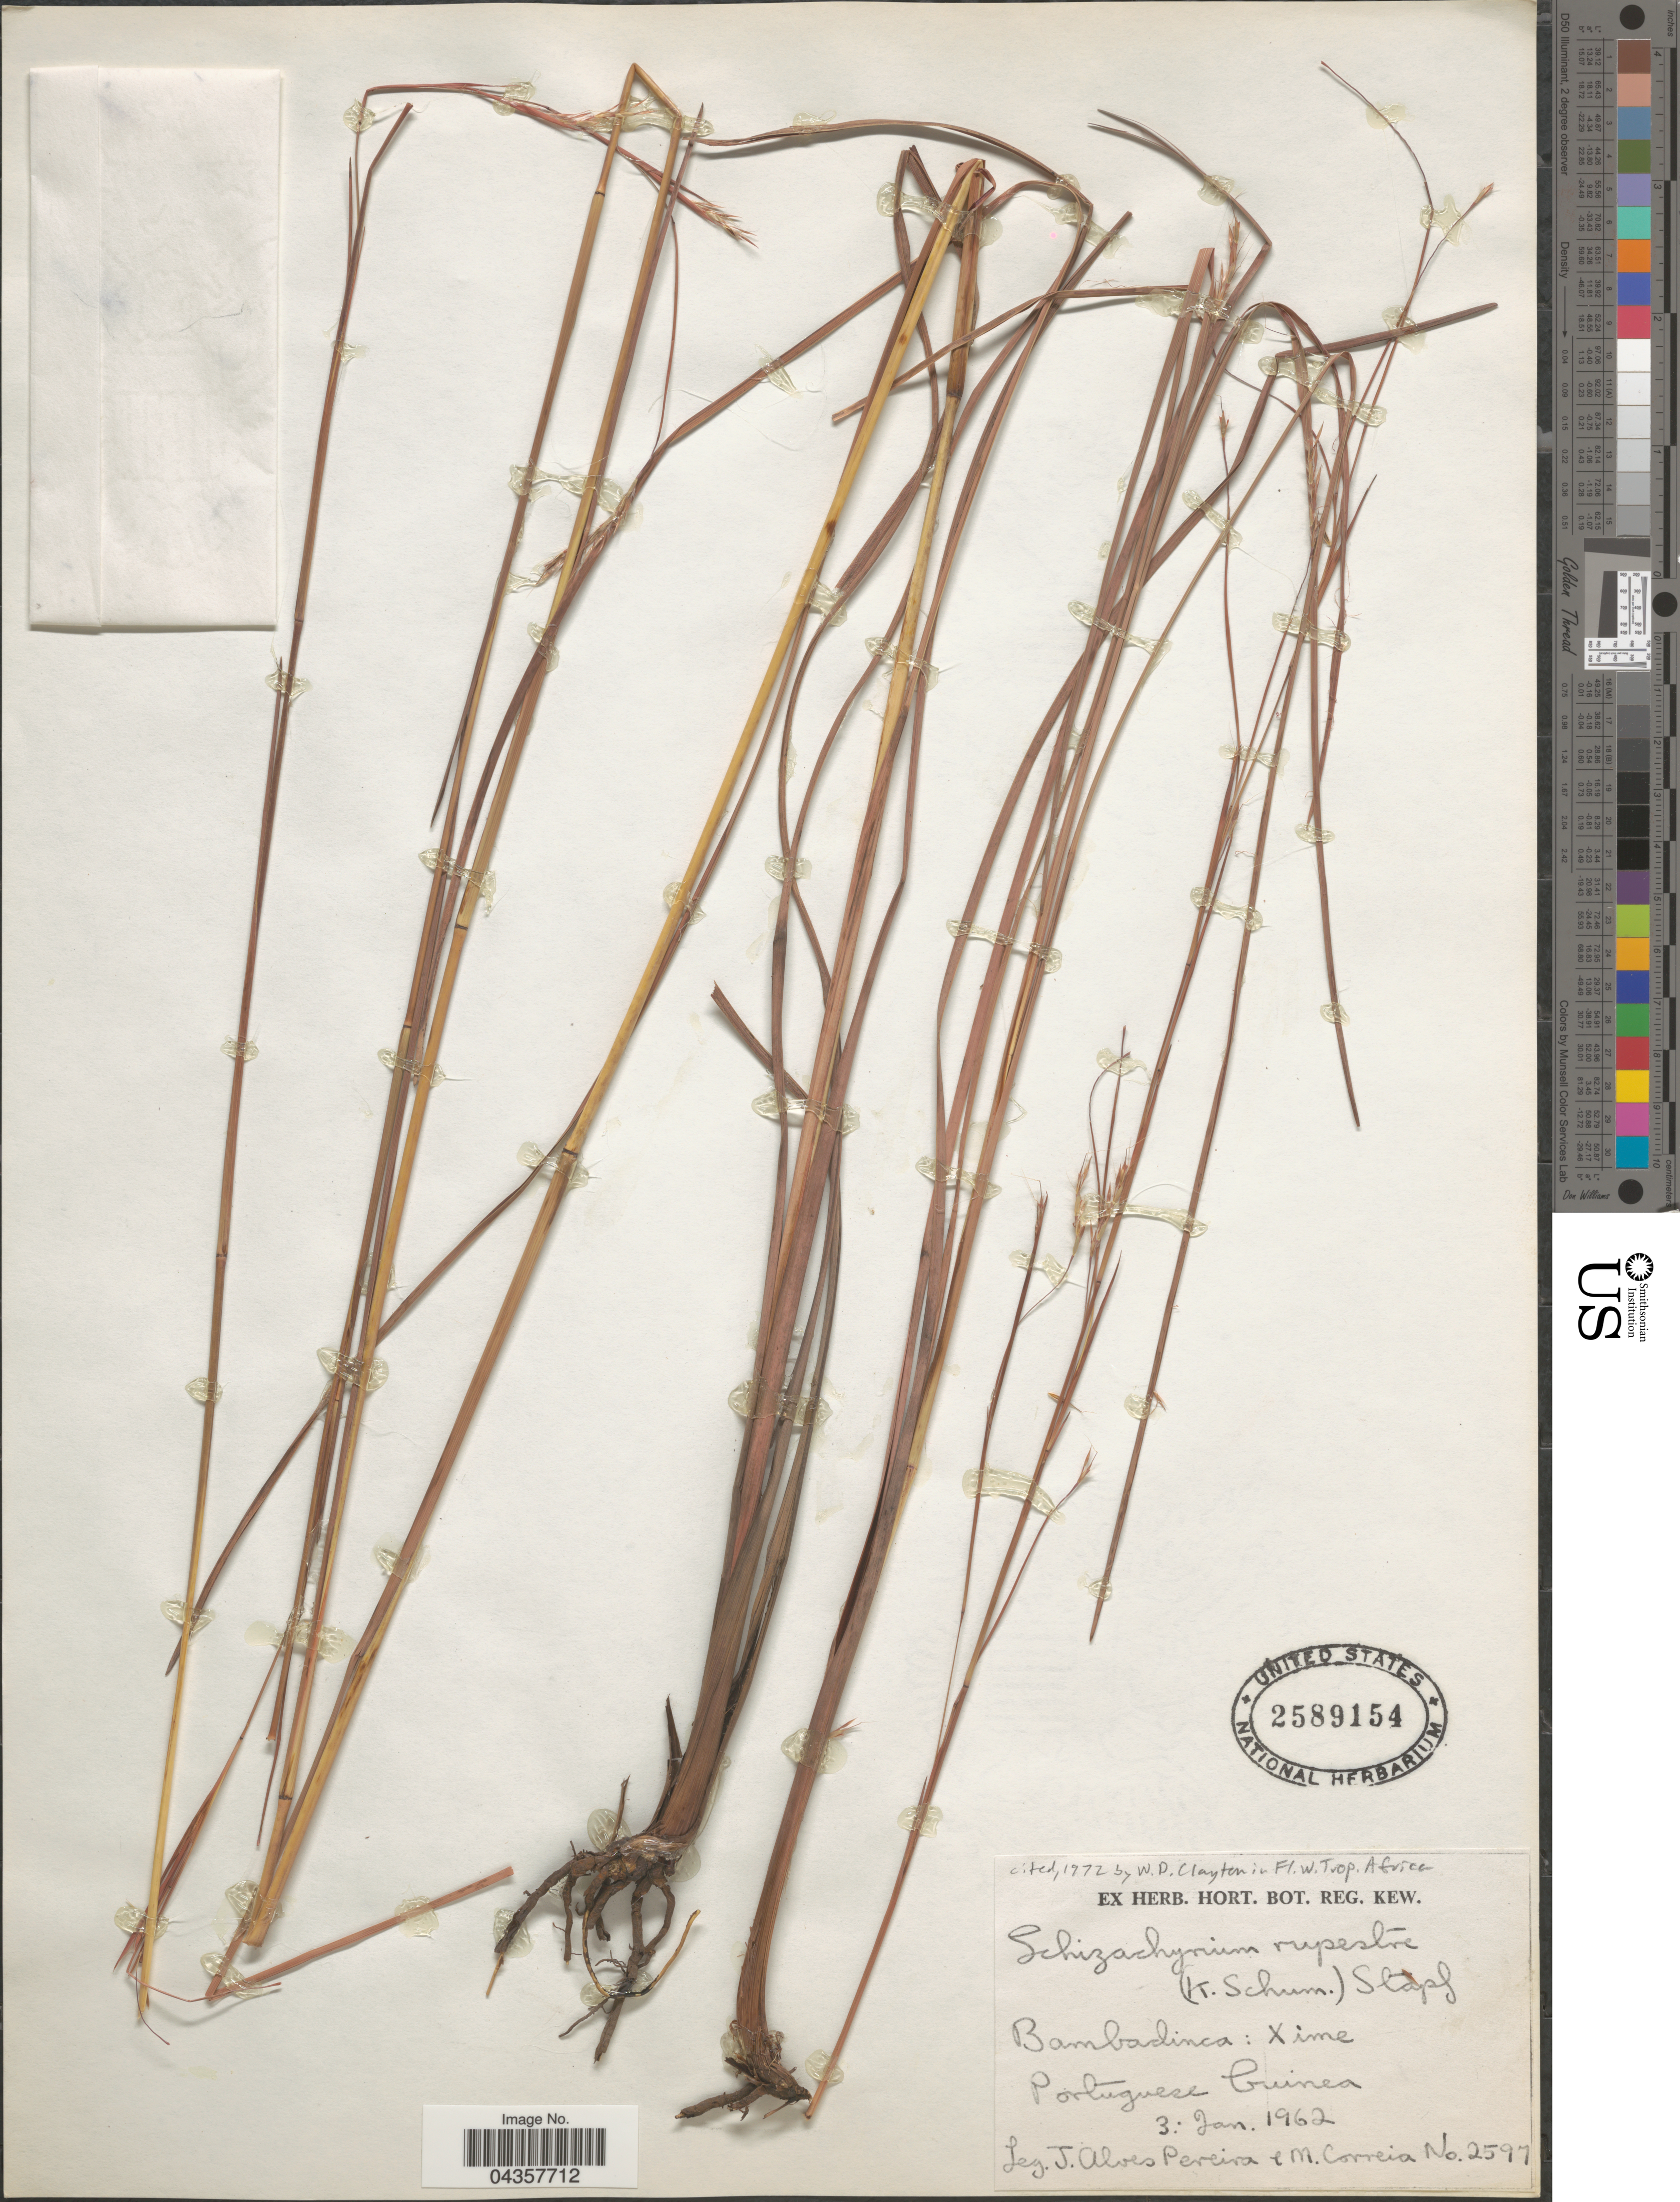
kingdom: Plantae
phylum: Tracheophyta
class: Liliopsida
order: Poales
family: Poaceae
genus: Schizachyrium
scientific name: Schizachyrium rupestre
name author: Stapf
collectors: J. Alves Pereira & M. Correia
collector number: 2597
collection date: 1962-01-03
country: Guinea-Bissau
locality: Bambadinca: Xime. Portuguese Guinea.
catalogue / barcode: US 2589154